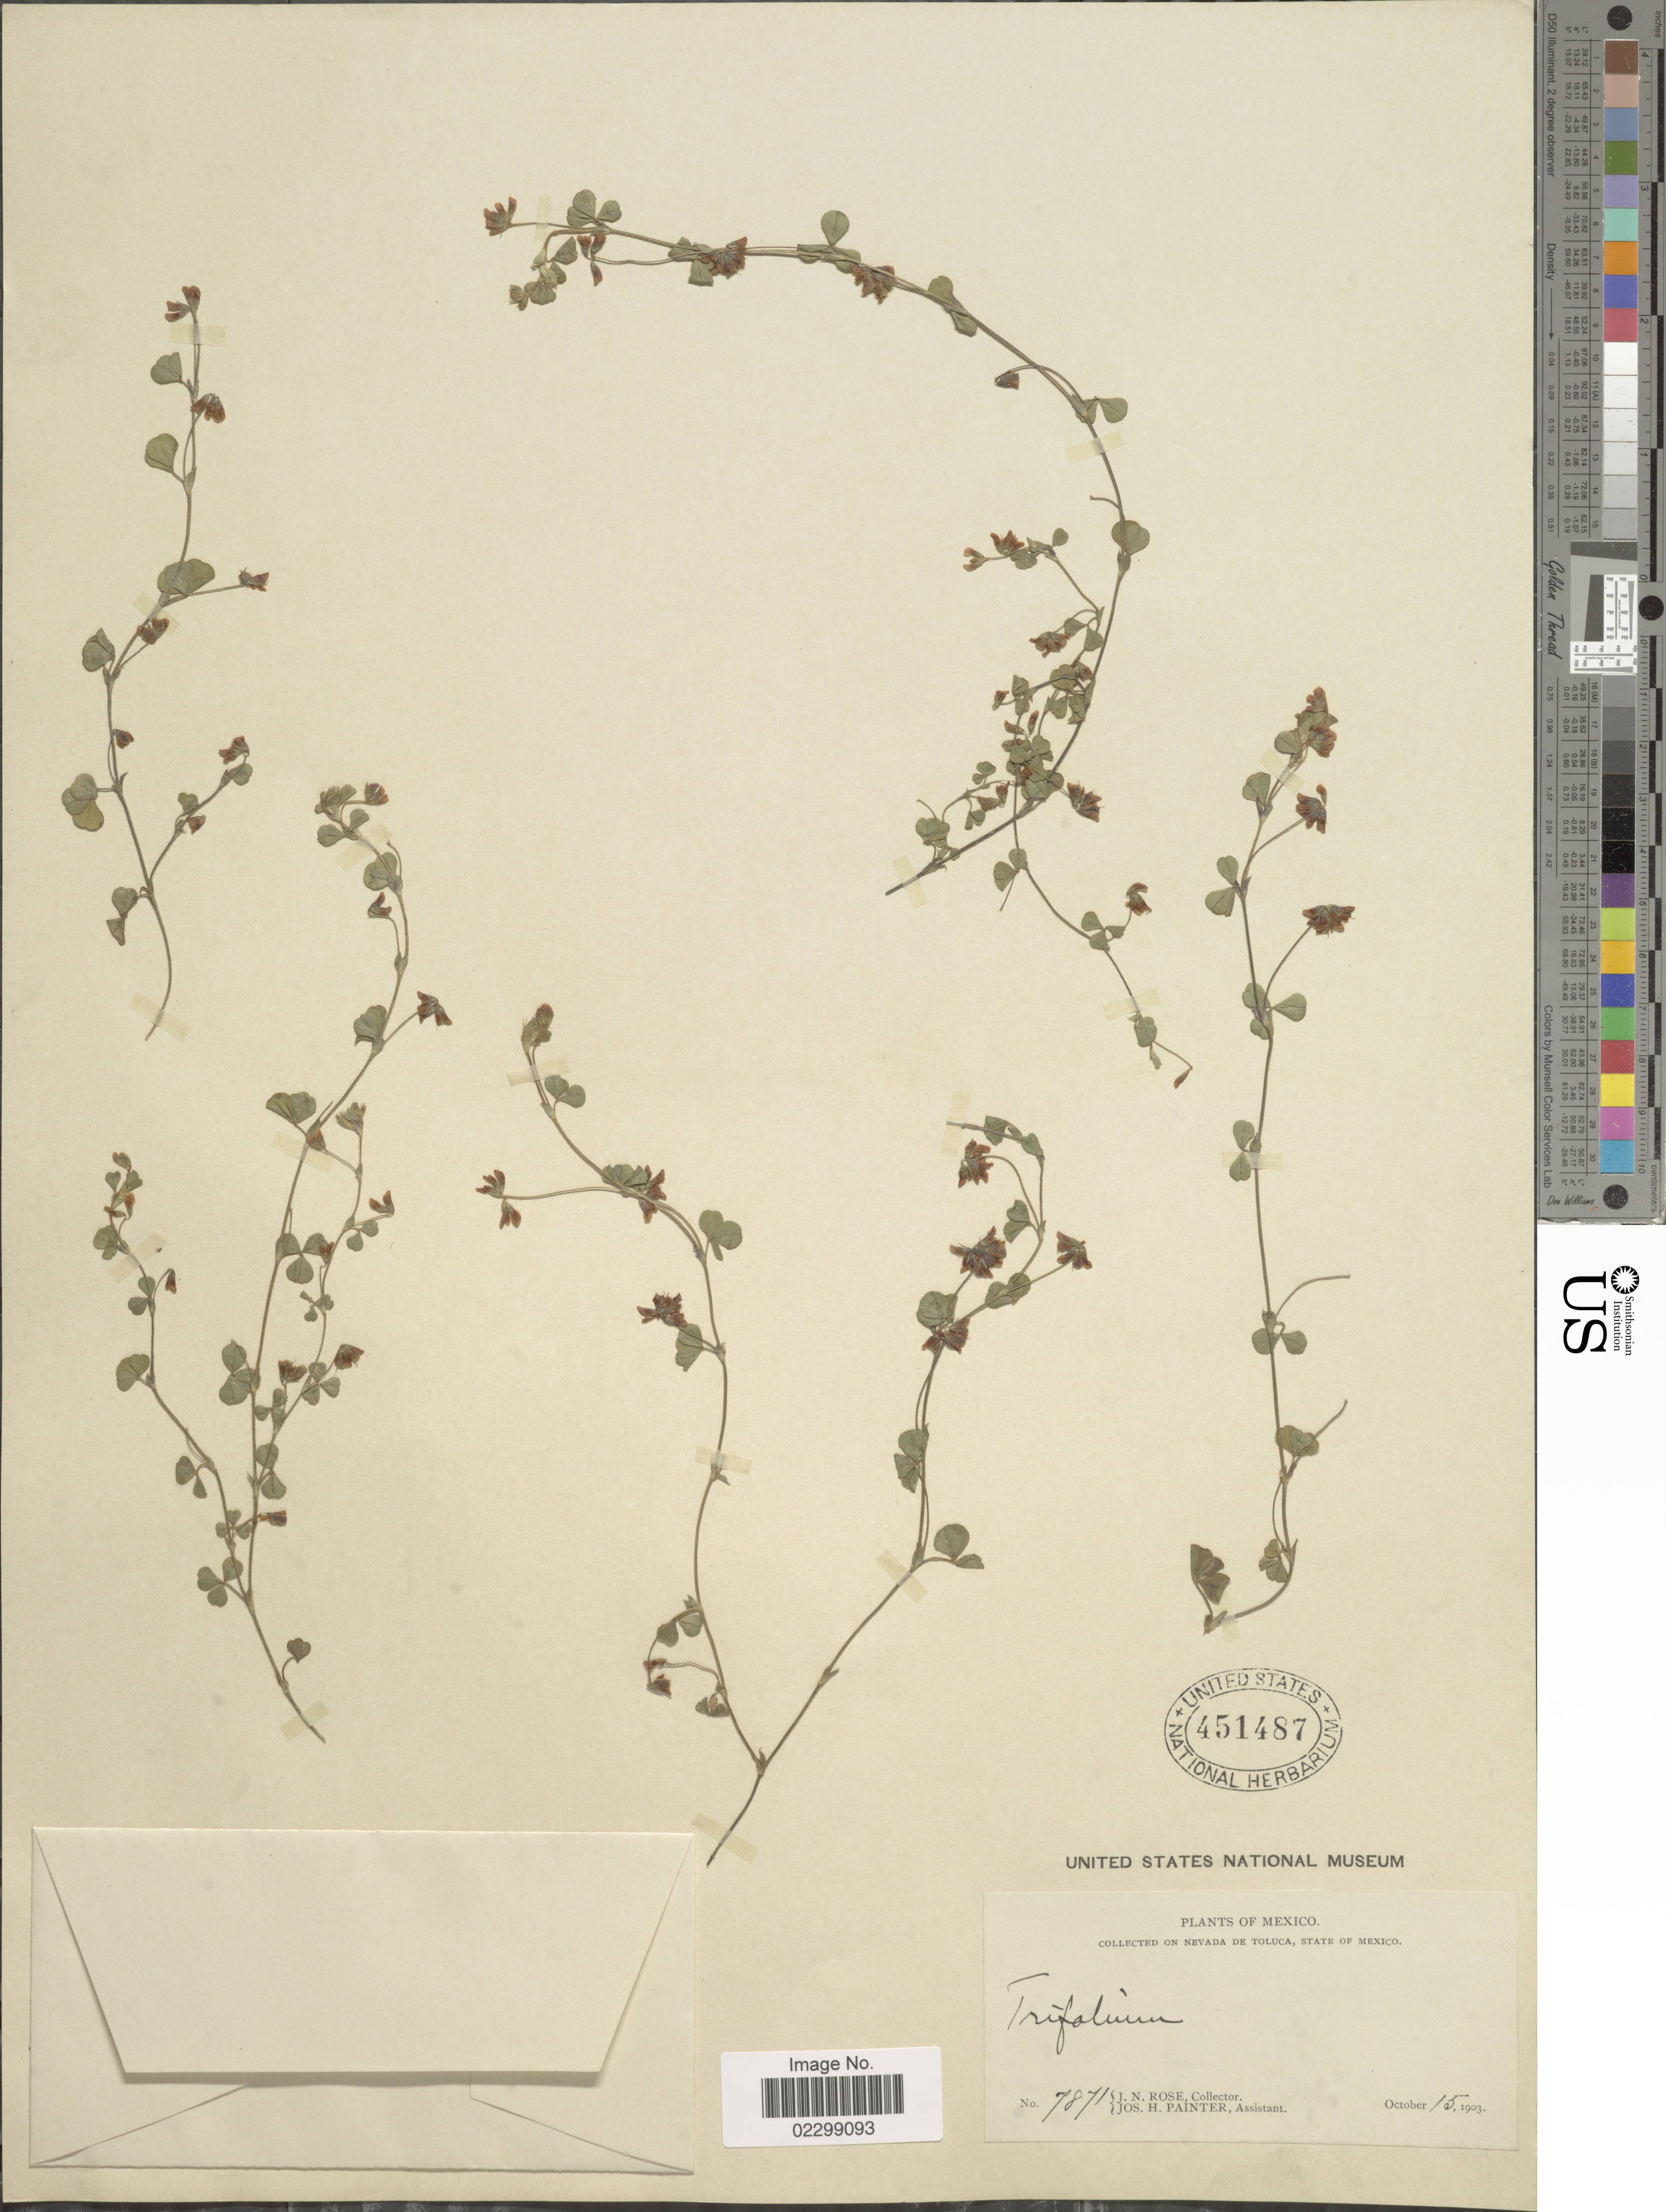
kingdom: Plantae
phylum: Tracheophyta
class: Magnoliopsida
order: Fabales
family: Fabaceae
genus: Trifolium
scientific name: Trifolium sp.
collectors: J. N. Rose & J. H. Painter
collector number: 7871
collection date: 1903-10-15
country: Mexico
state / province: México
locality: On Nevada de Toluca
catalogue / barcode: US 451487